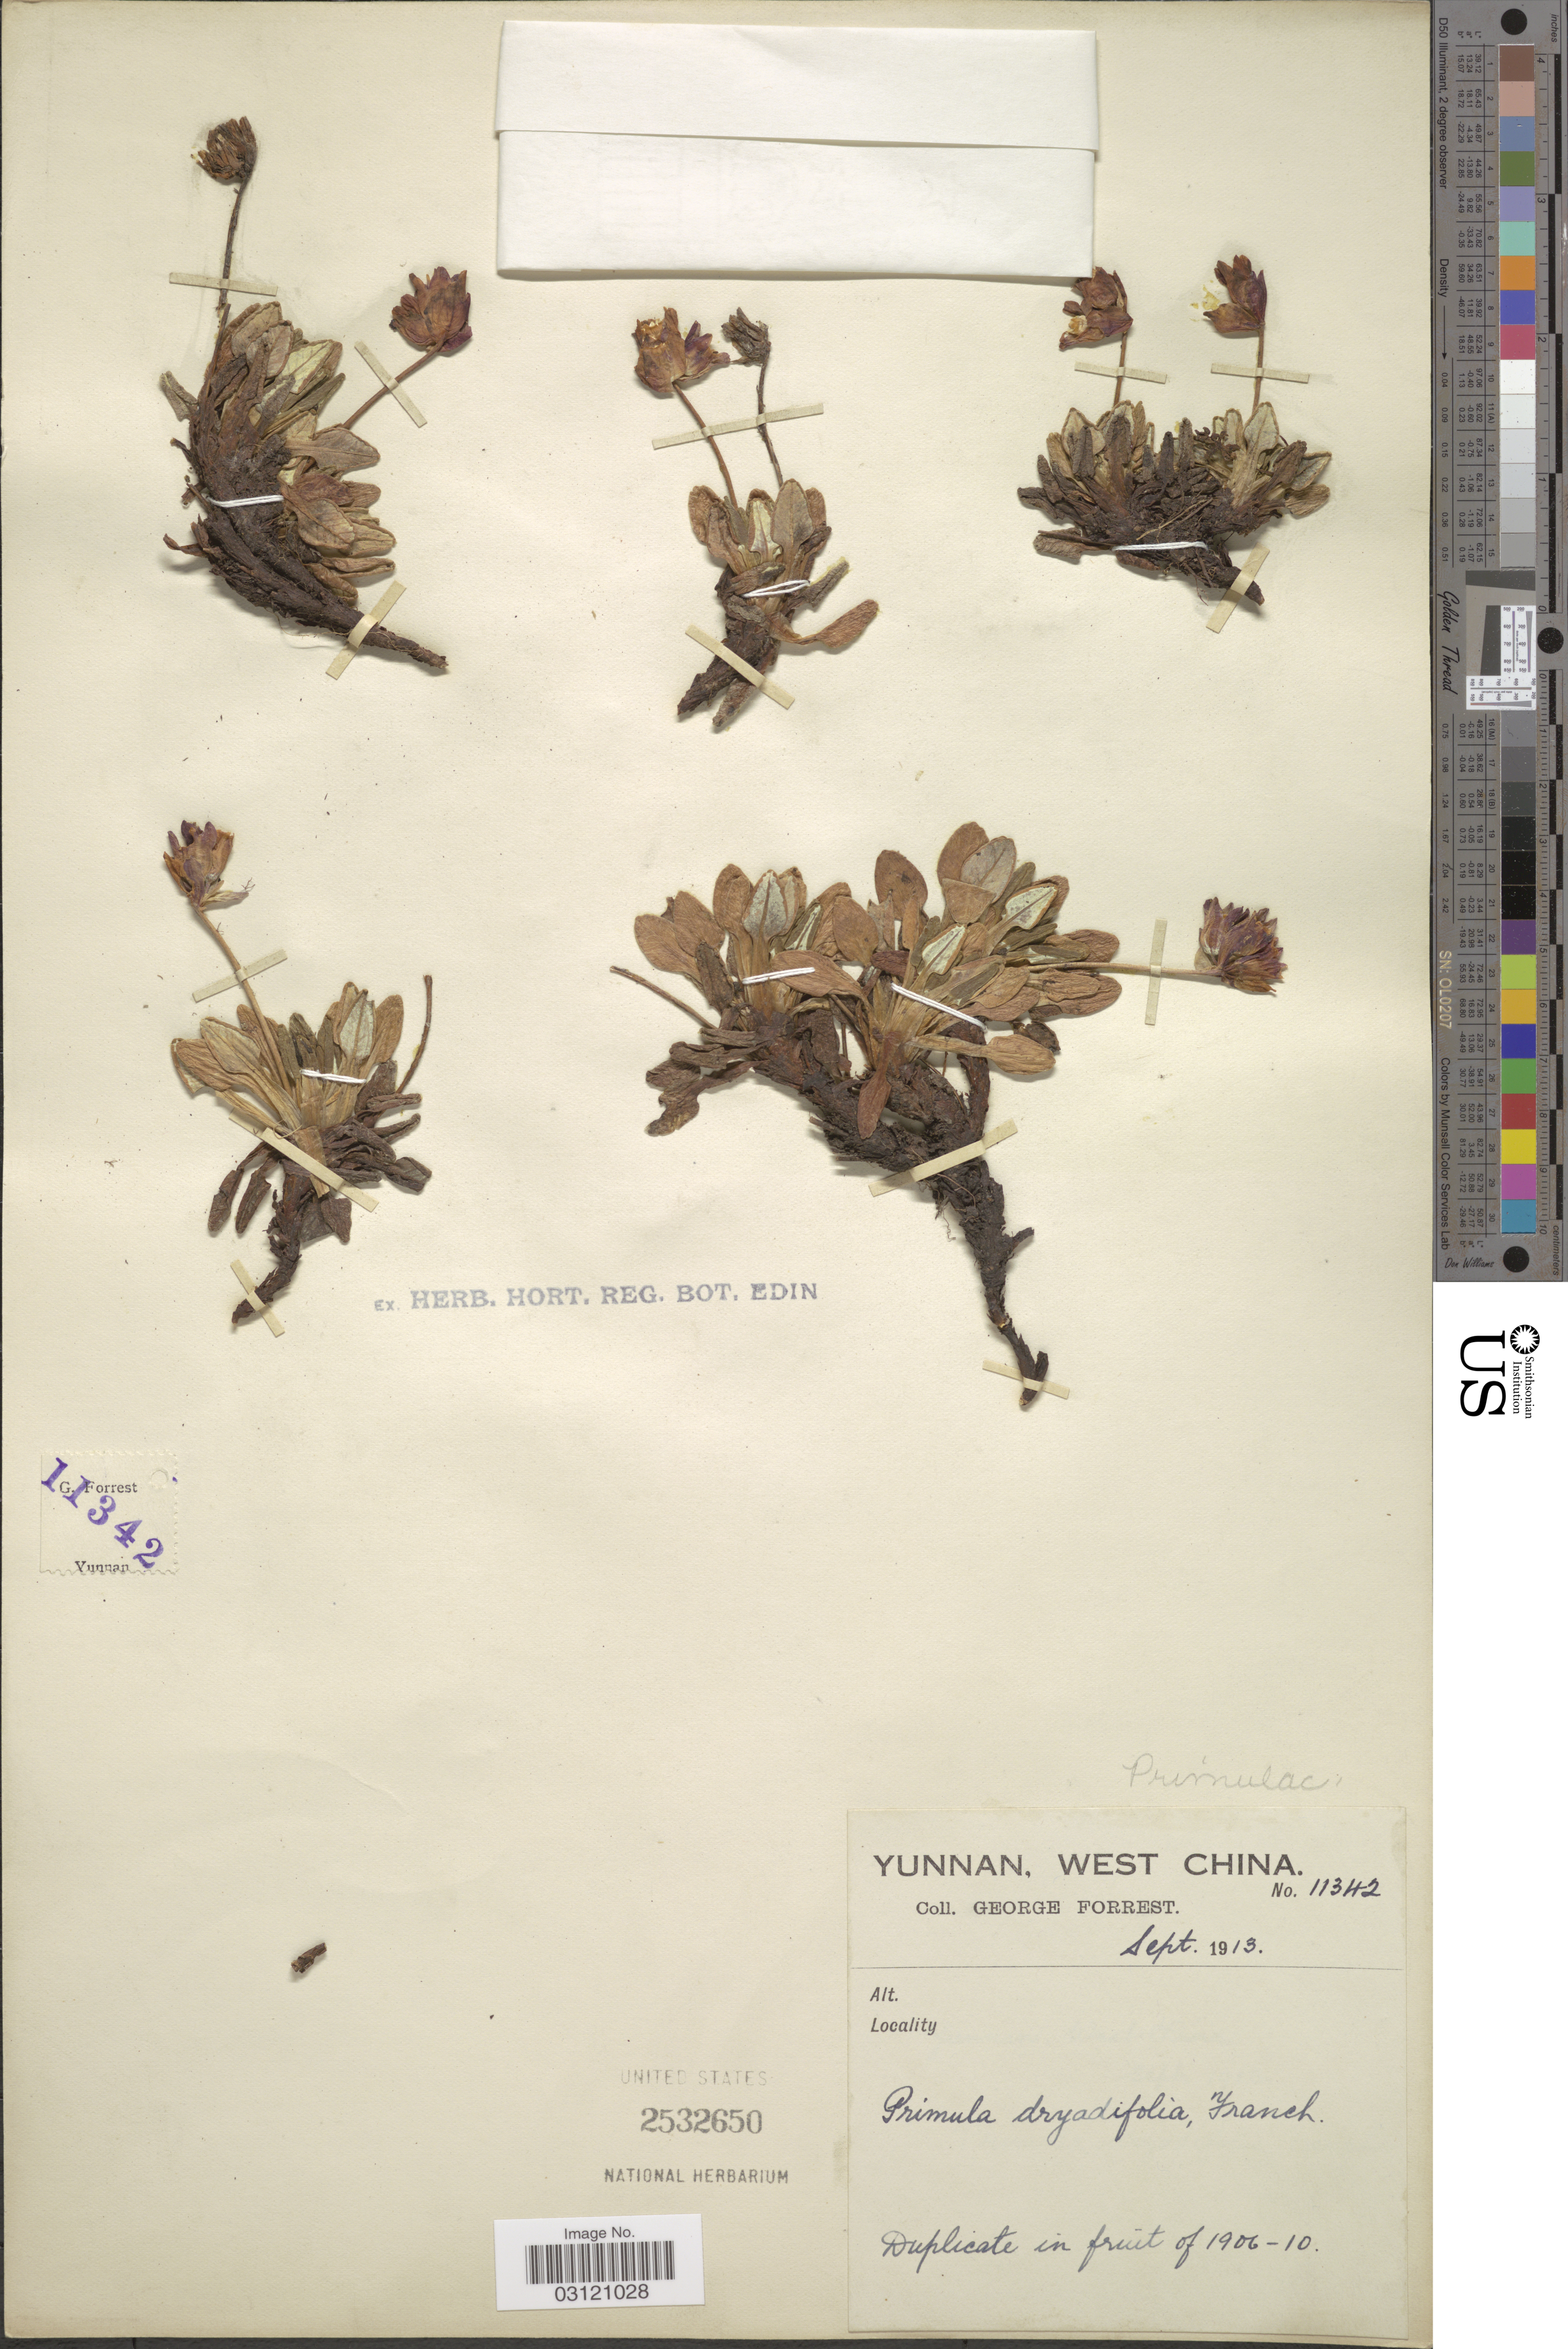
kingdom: Plantae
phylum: Tracheophyta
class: Magnoliopsida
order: Ericales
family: Primulaceae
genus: Primula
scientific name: Primula dryadifolia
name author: Franch.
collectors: G. Forrest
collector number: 11342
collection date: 1913-09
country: China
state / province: Yunnan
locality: West China.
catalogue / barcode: US 2532650